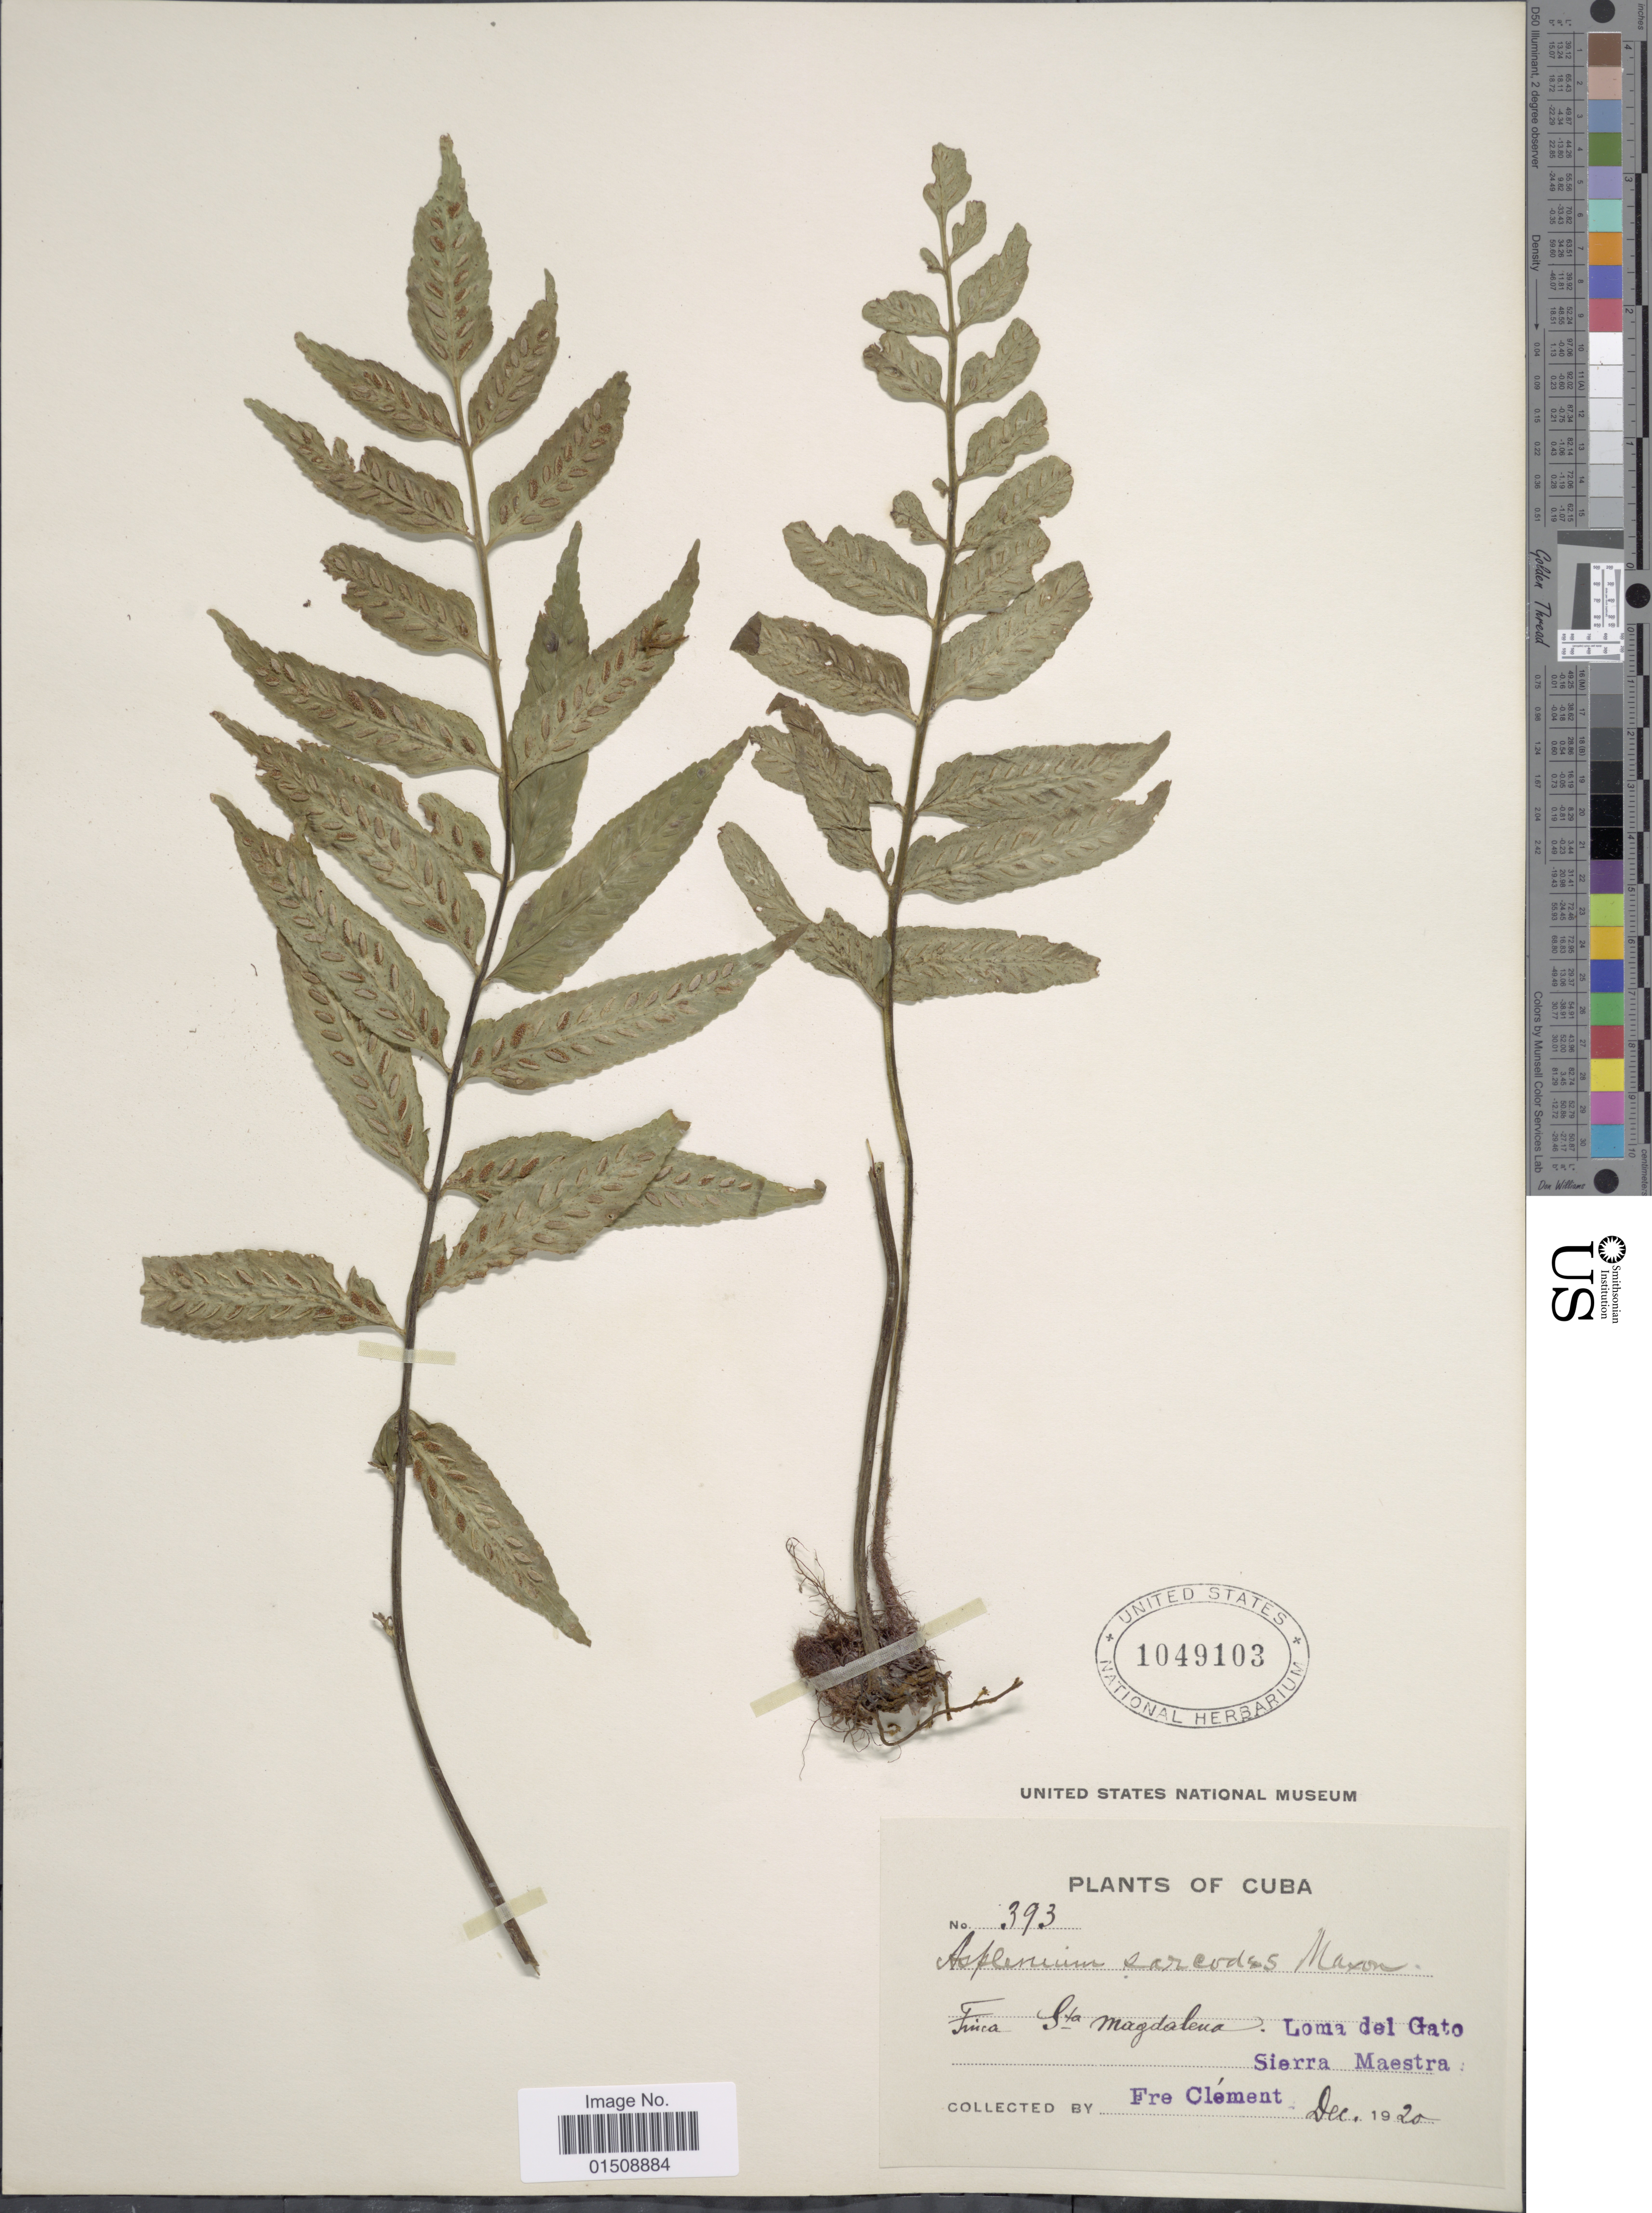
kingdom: Plantae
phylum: Tracheophyta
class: Polypodiopsida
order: Polypodiales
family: Aspleniaceae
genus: Asplenium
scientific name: Asplenium feei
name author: Kunze ex Fée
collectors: B. Clement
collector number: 393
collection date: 1920-12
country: Cuba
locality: Finca Sta. Magdalena, Loma del Gato, Sierra Maestra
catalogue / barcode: US 1049103